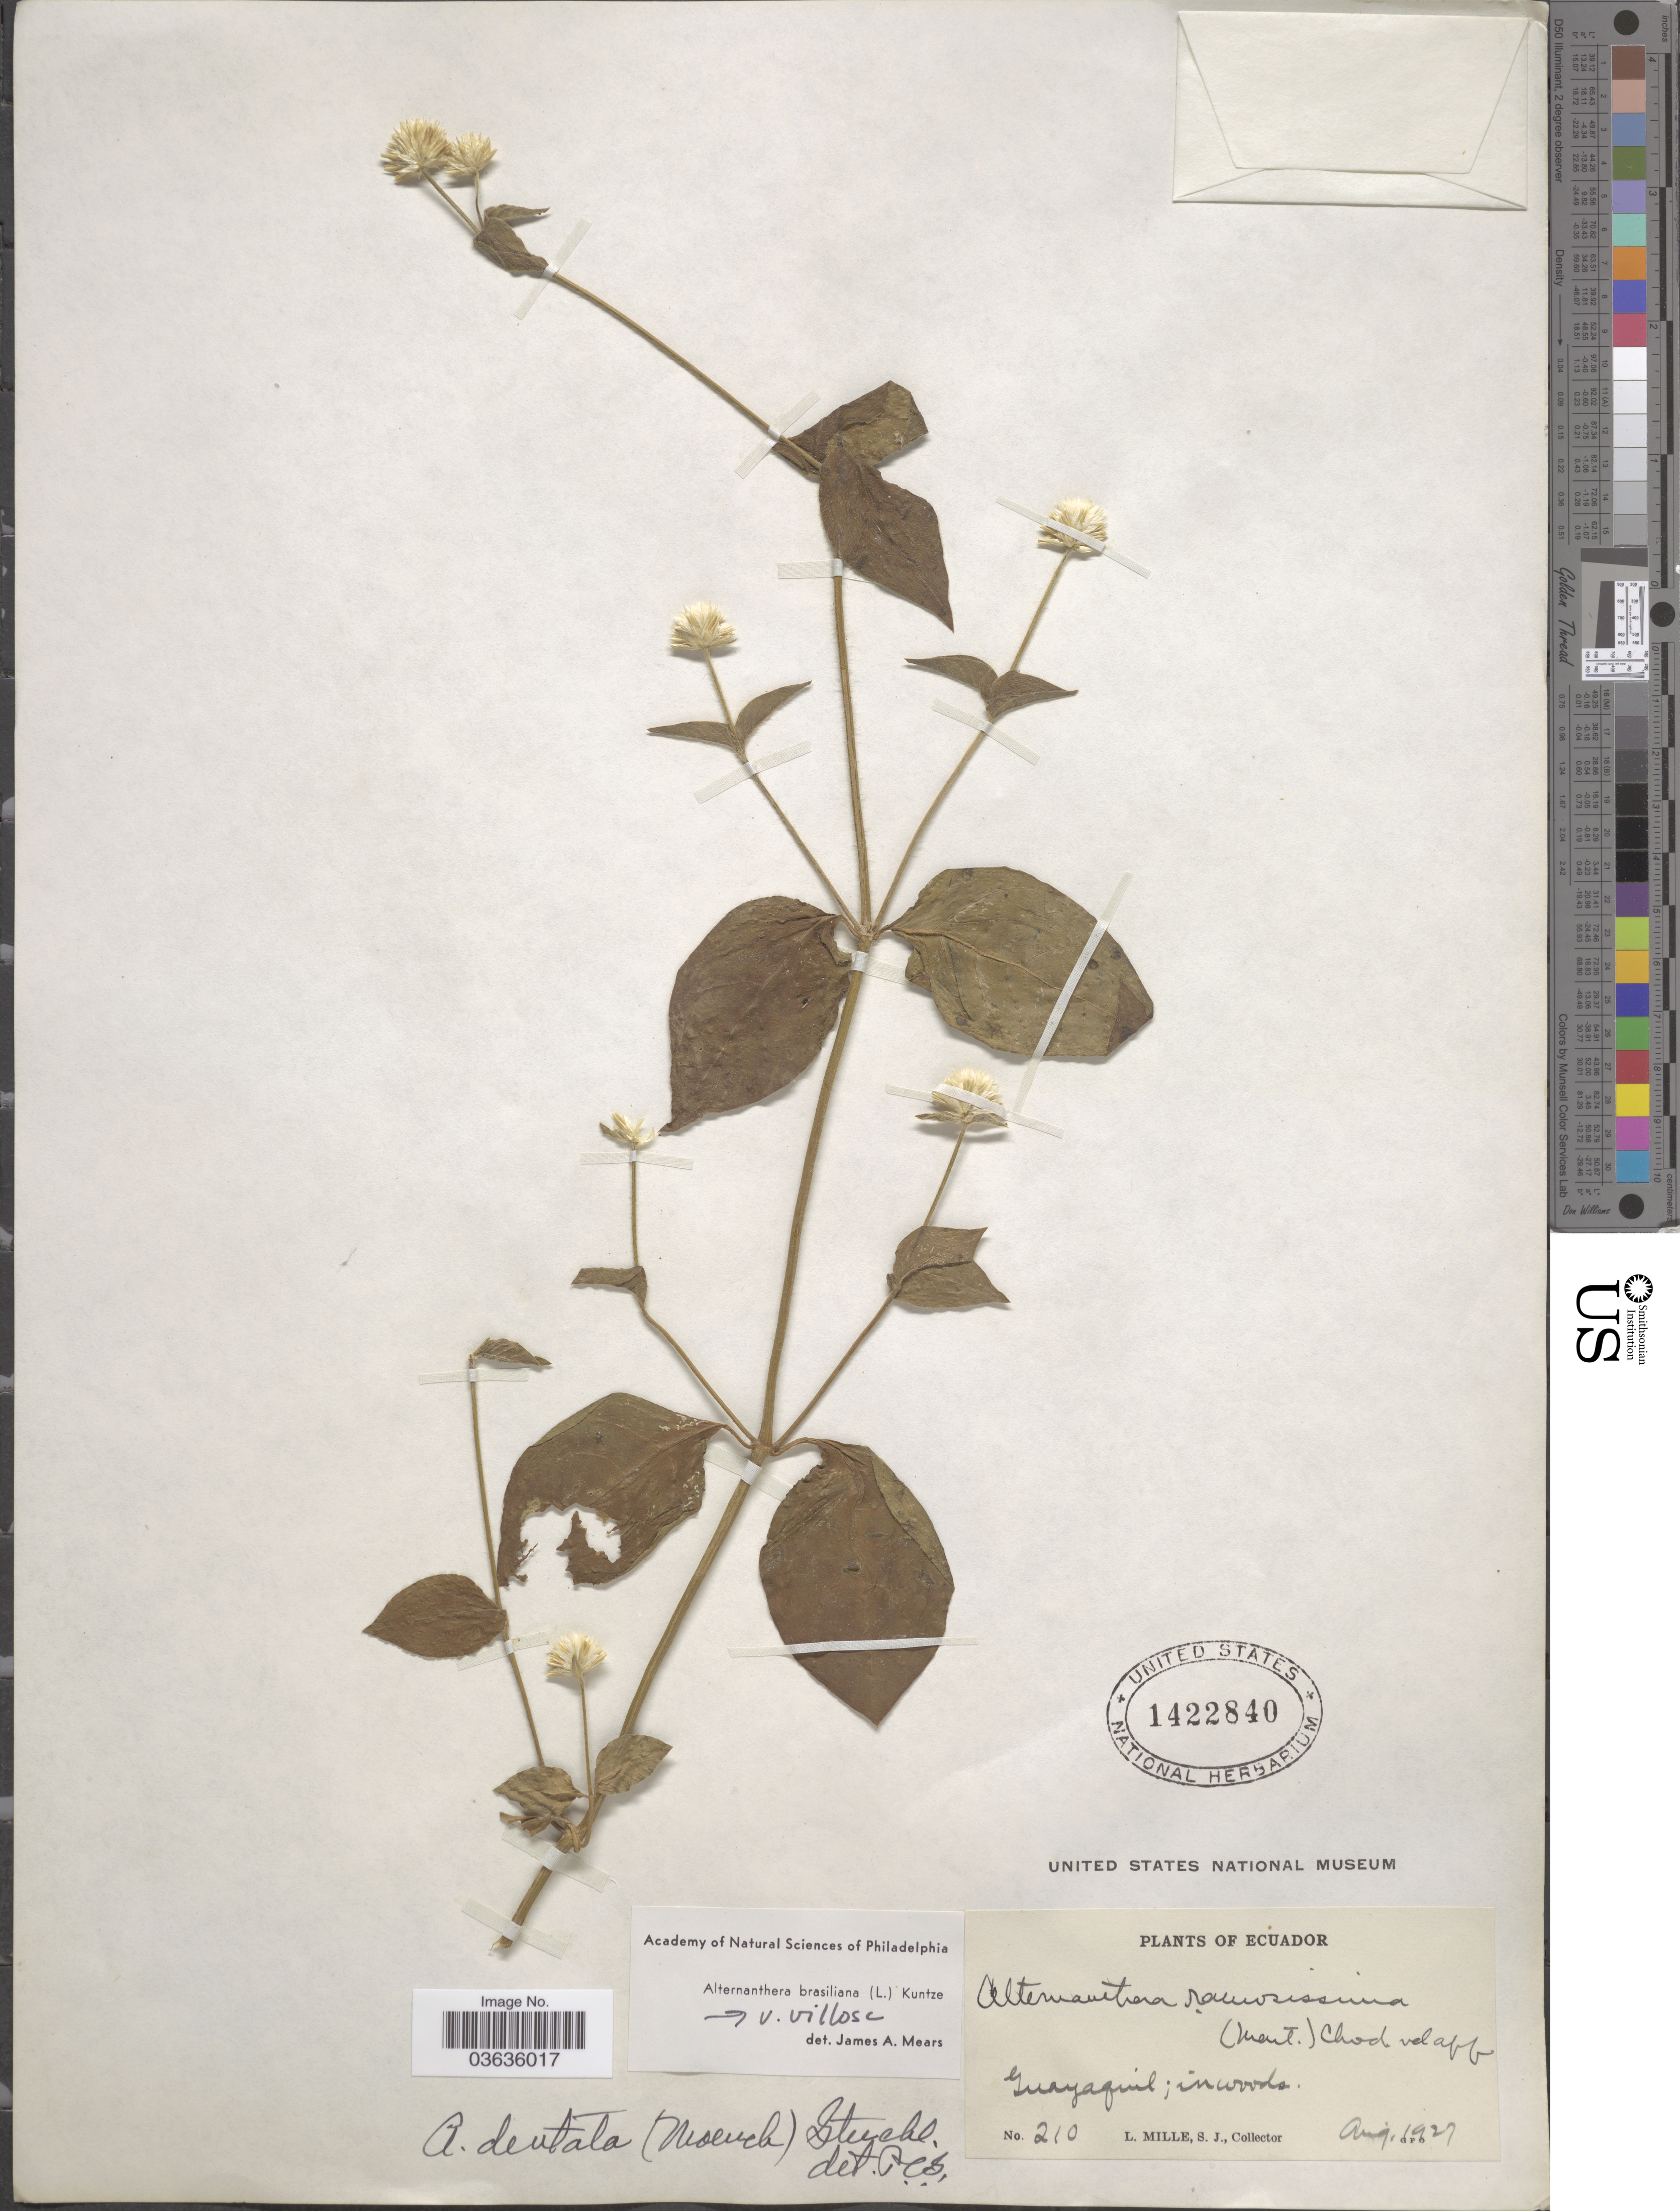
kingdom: Plantae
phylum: Tracheophyta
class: Magnoliopsida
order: Caryophyllales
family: Amaranthaceae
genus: Alternanthera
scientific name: Alternanthera brasiliana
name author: (L.) Kuntze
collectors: L. Mille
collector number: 210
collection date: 1927-08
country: Ecuador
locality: Guayaquil.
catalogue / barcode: US 1422840